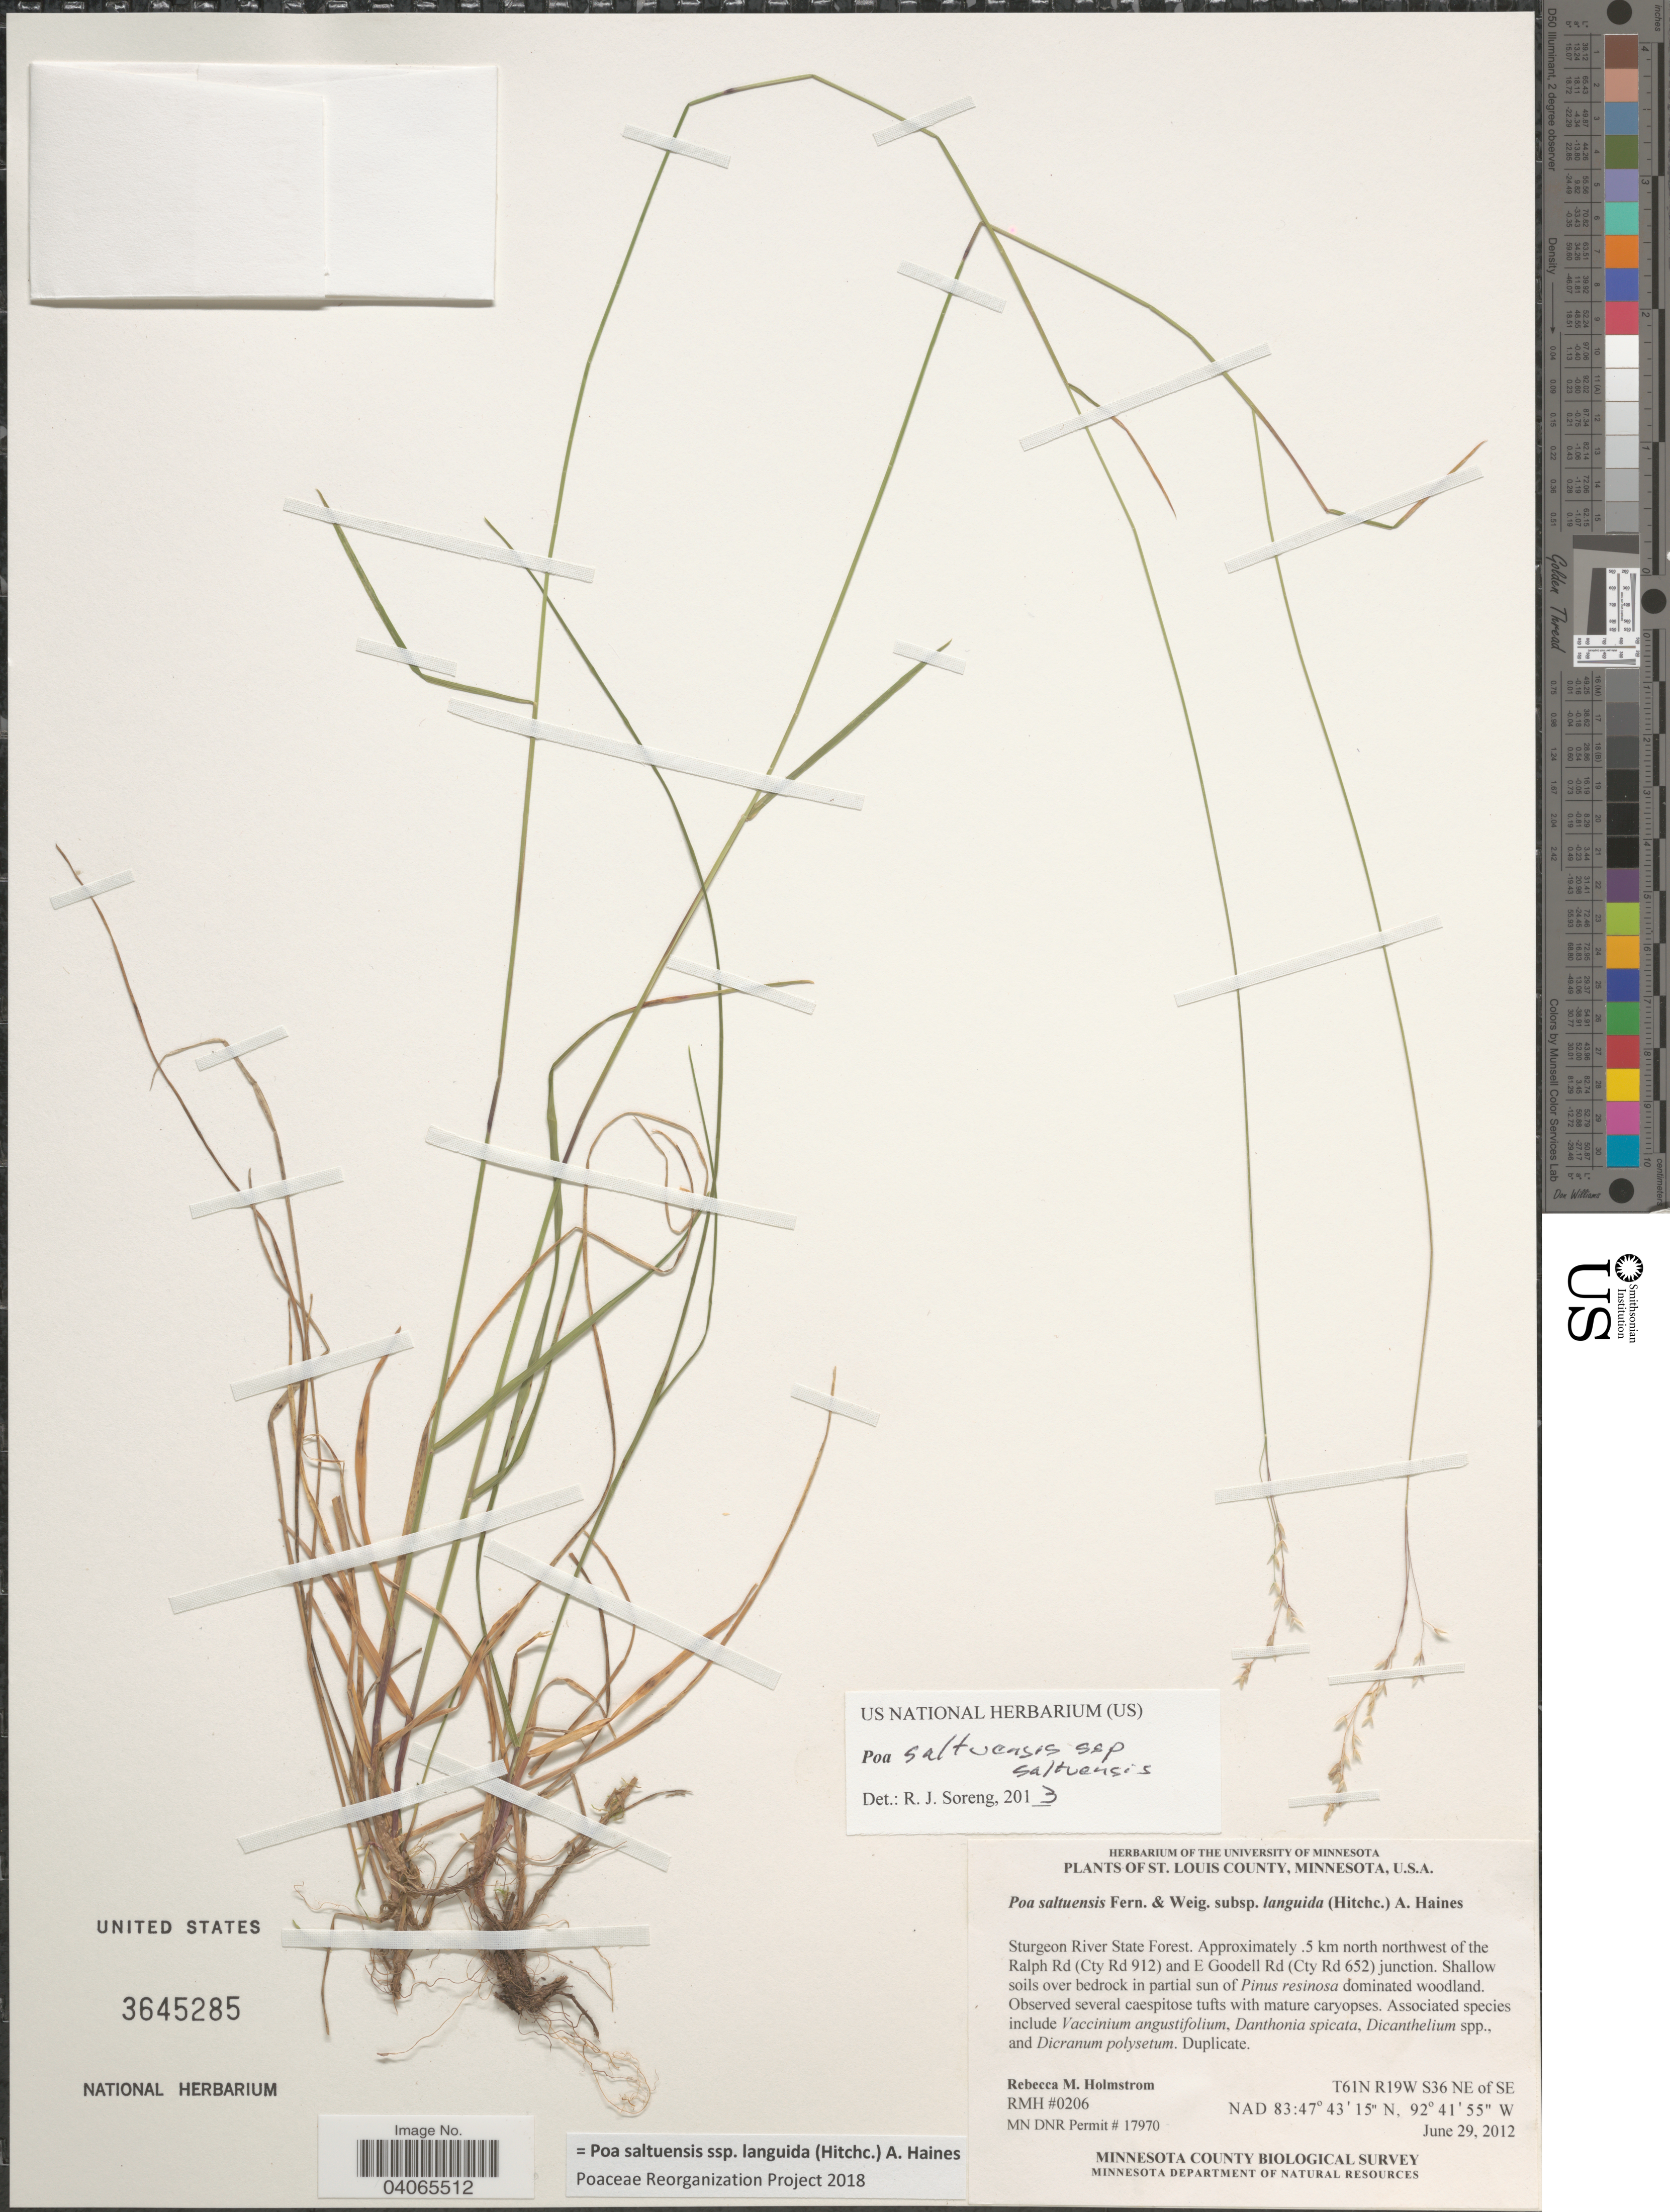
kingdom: Plantae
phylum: Tracheophyta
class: Liliopsida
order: Poales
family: Poaceae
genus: Poa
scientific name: Poa saltuensis subsp. languida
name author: (Hitchc.) A. Haines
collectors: Rebecca M. Holmstrom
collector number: RMH0206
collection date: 2012-06-29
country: United States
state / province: Minnesota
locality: St. Louis County. Sturgeon River State Forest. Approximately .5 km northwest of the Ralph Rd (Cty Rd 912) and E Goodell Rd (Cty Rd 652) junction. T61N R19W S36 NE of SE. NAD 83. Minnesota County Biological Survey. Minnesota Department of Natural Resources [unsure placement].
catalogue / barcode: US 3645285